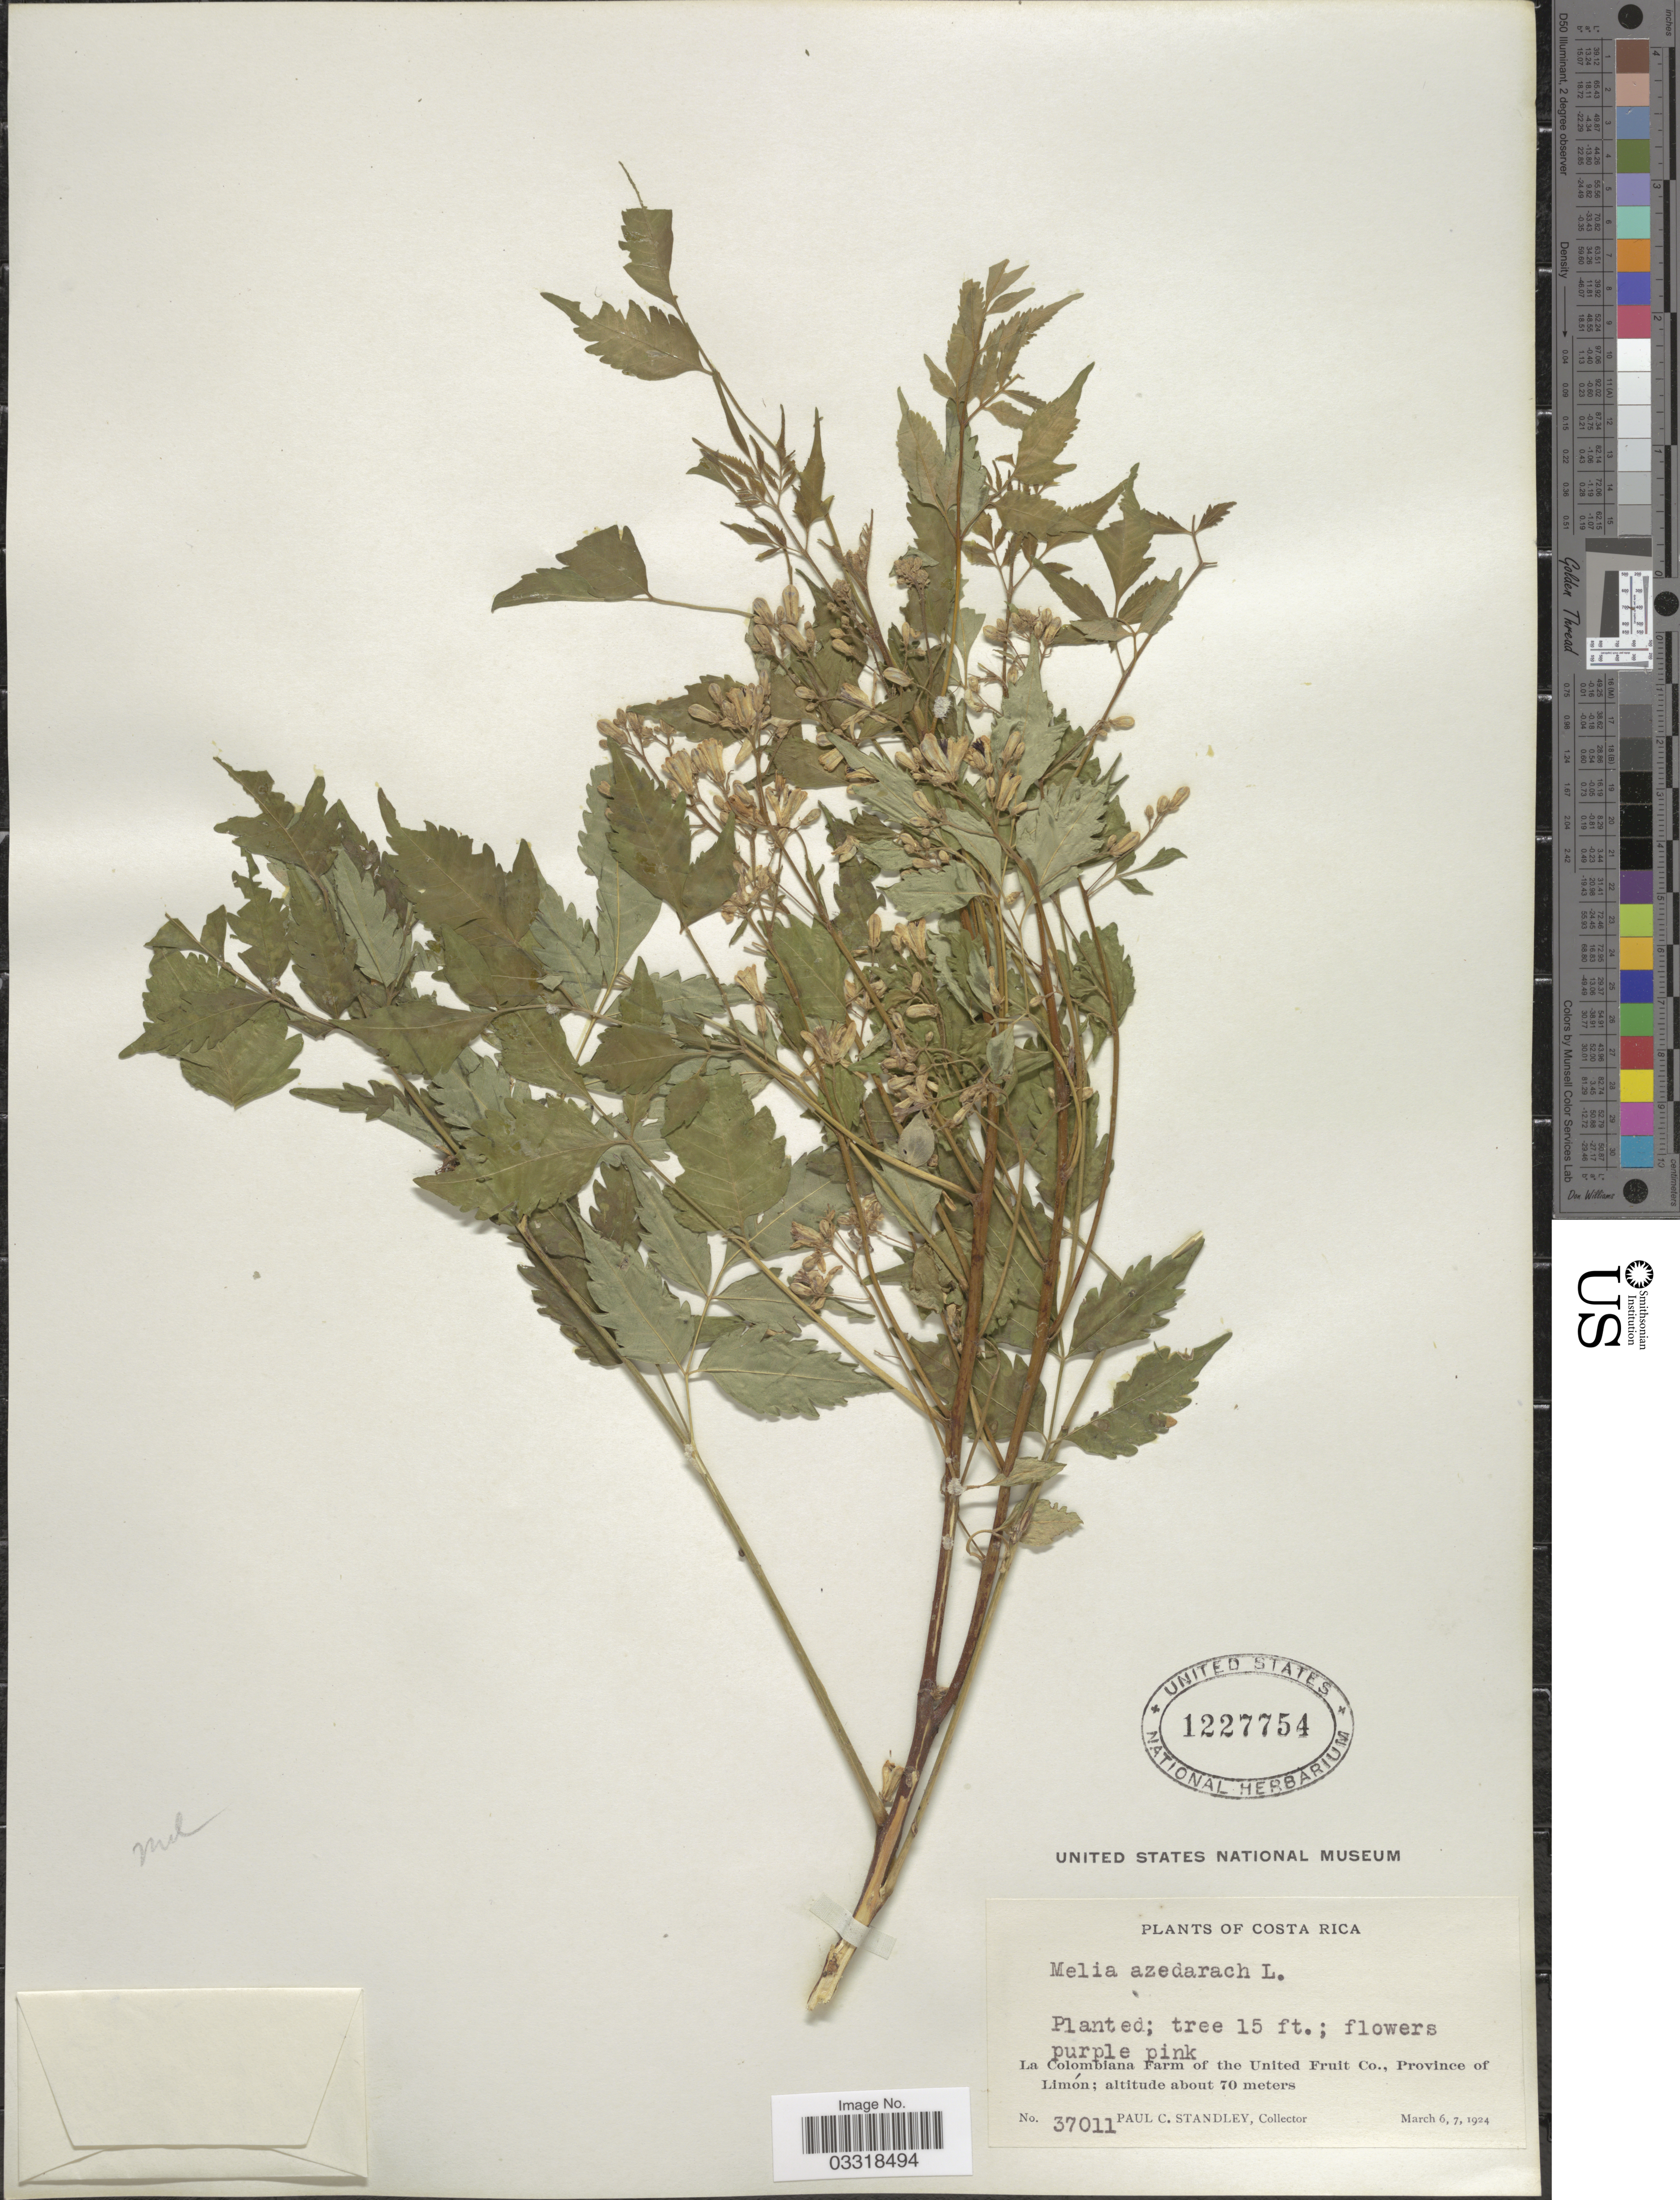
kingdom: Plantae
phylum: Tracheophyta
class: Magnoliopsida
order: Sapindales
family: Meliaceae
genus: Melia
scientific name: Melia azedarach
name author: L.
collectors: P. C. Standley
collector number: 37011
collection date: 1924-03-06/1924-03-07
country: Costa Rica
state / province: Limón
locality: La Colombiana Farm of the United Fruit Co.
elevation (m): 70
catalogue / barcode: US 1227754